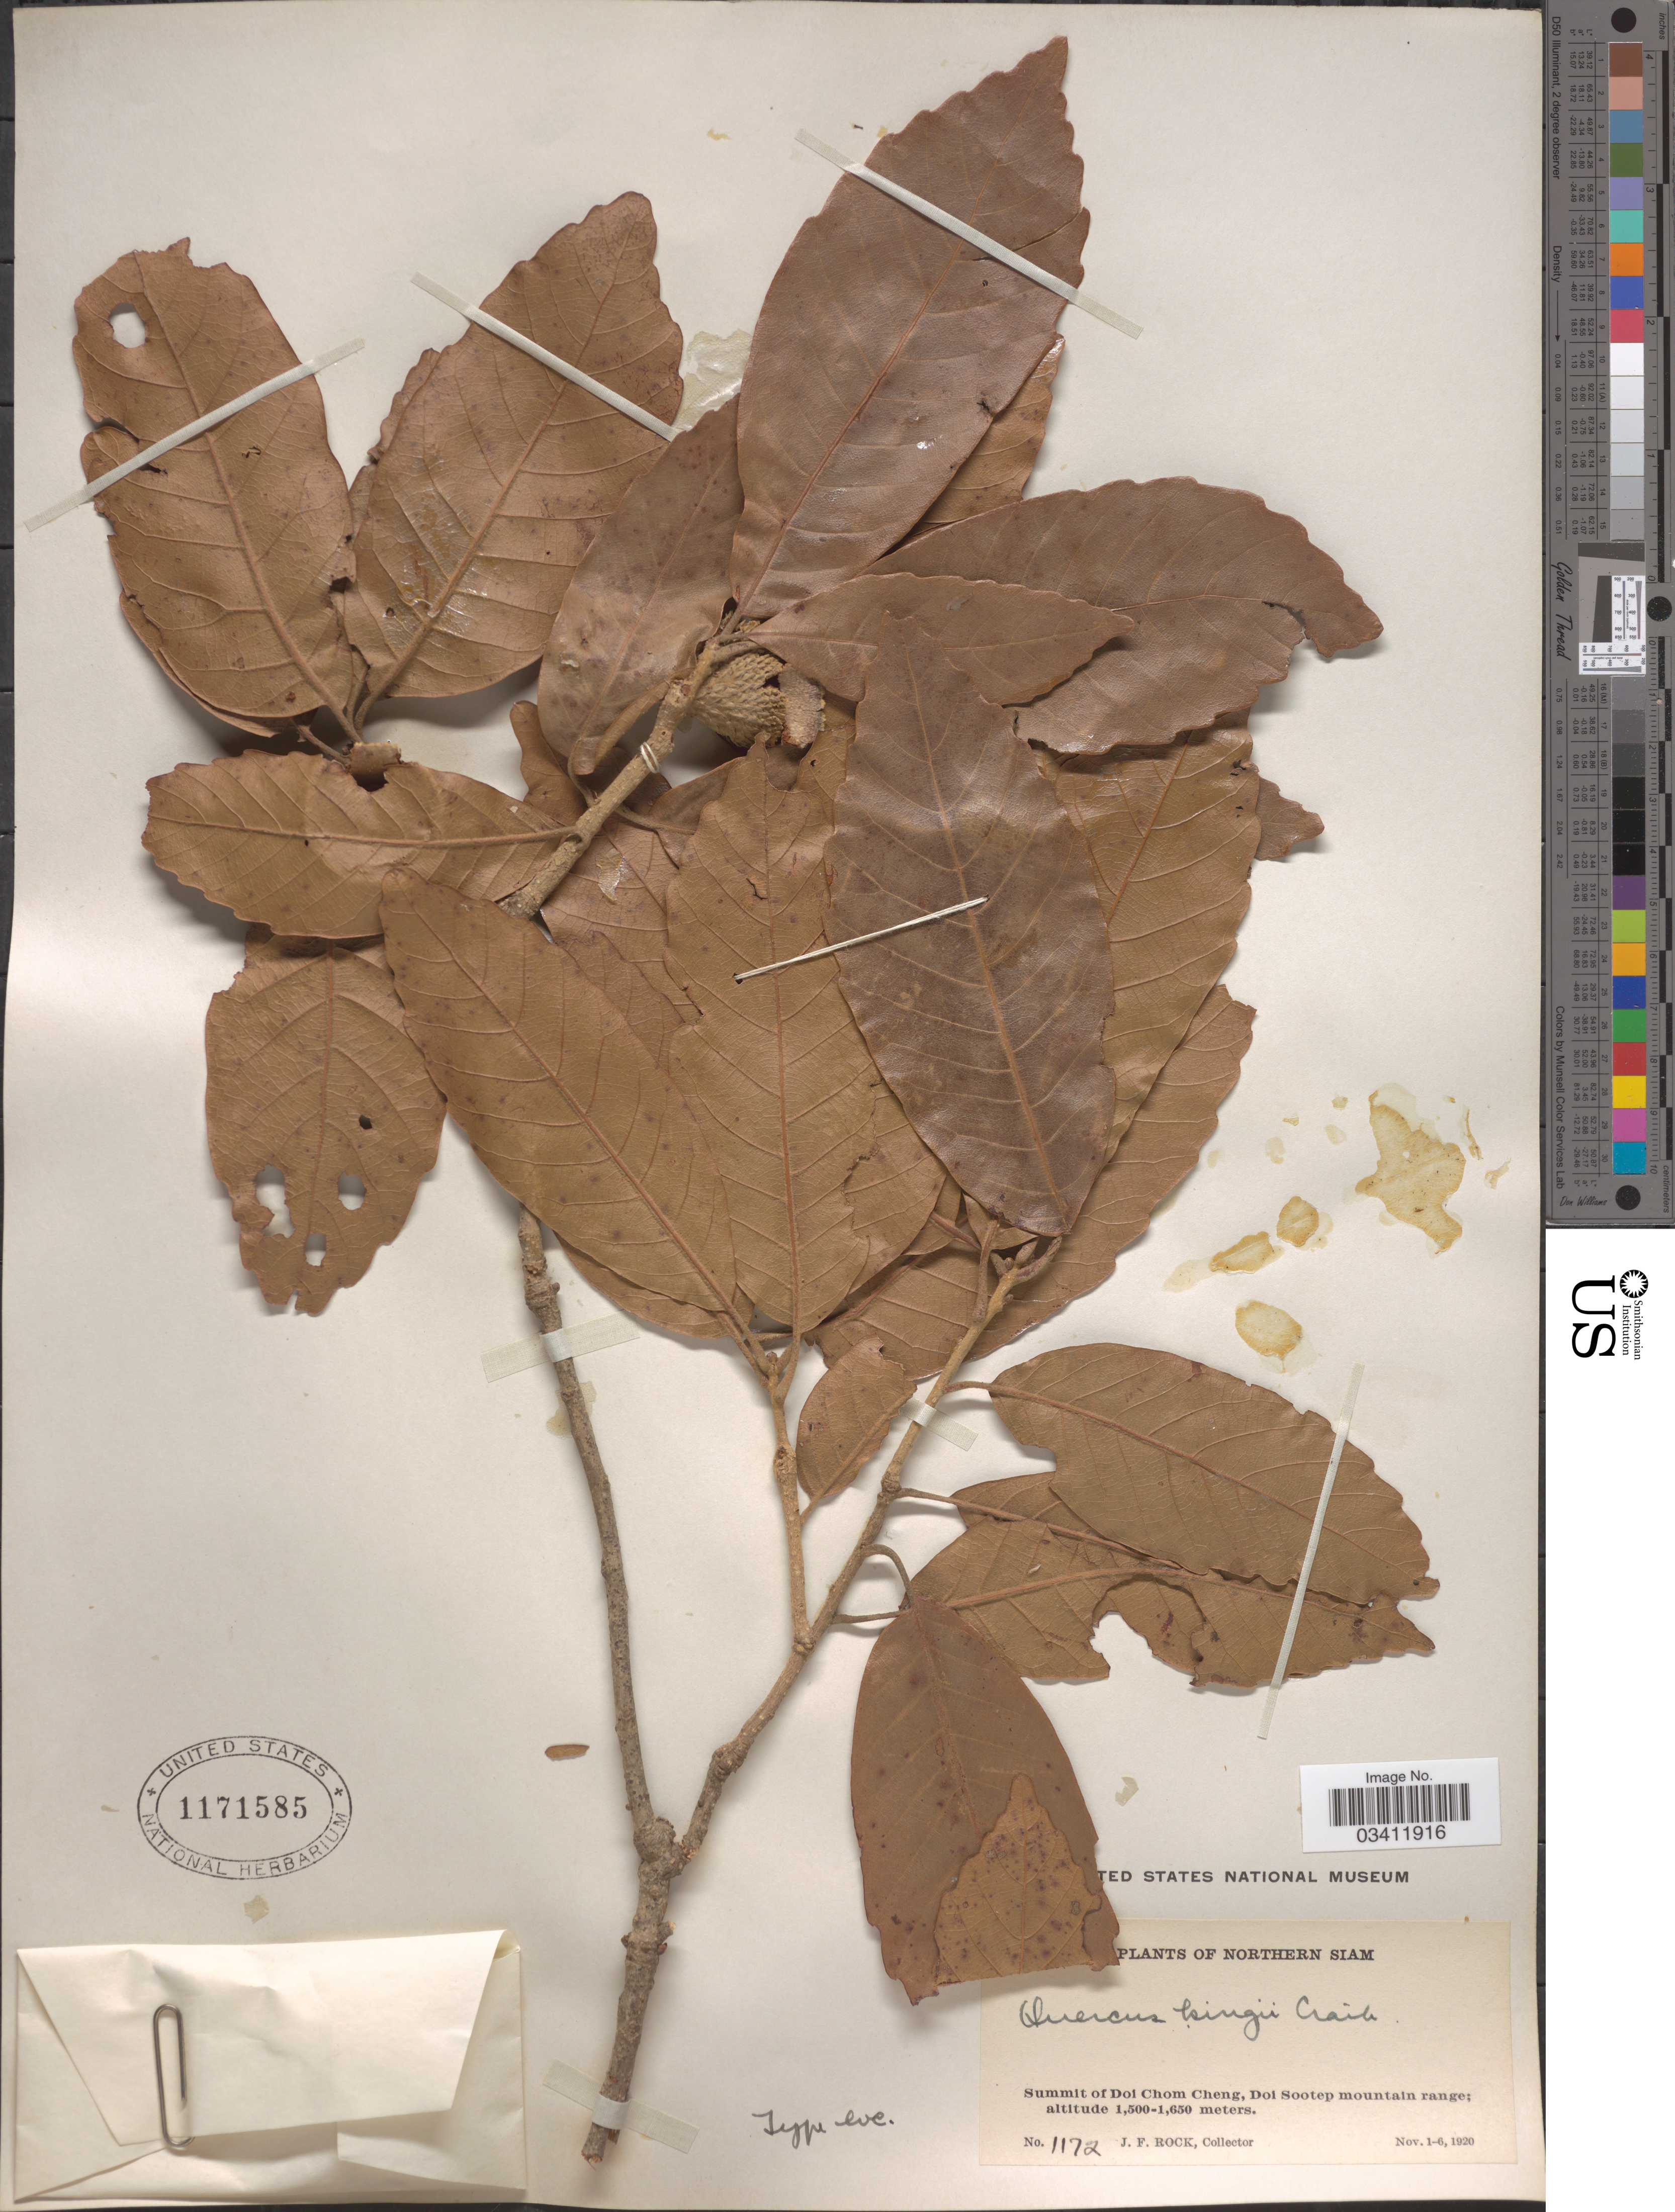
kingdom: Plantae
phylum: Tracheophyta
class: Magnoliopsida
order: Fagales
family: Fagaceae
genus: Quercus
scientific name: Quercus kingiana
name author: Craib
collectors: J. Rock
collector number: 1172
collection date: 1920-11-01/1920-11-06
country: Thailand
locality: Northern Siam. Summit of Doi Chom Cheng, Doi Sootep mountain range.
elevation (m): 1500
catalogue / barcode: US 1171585